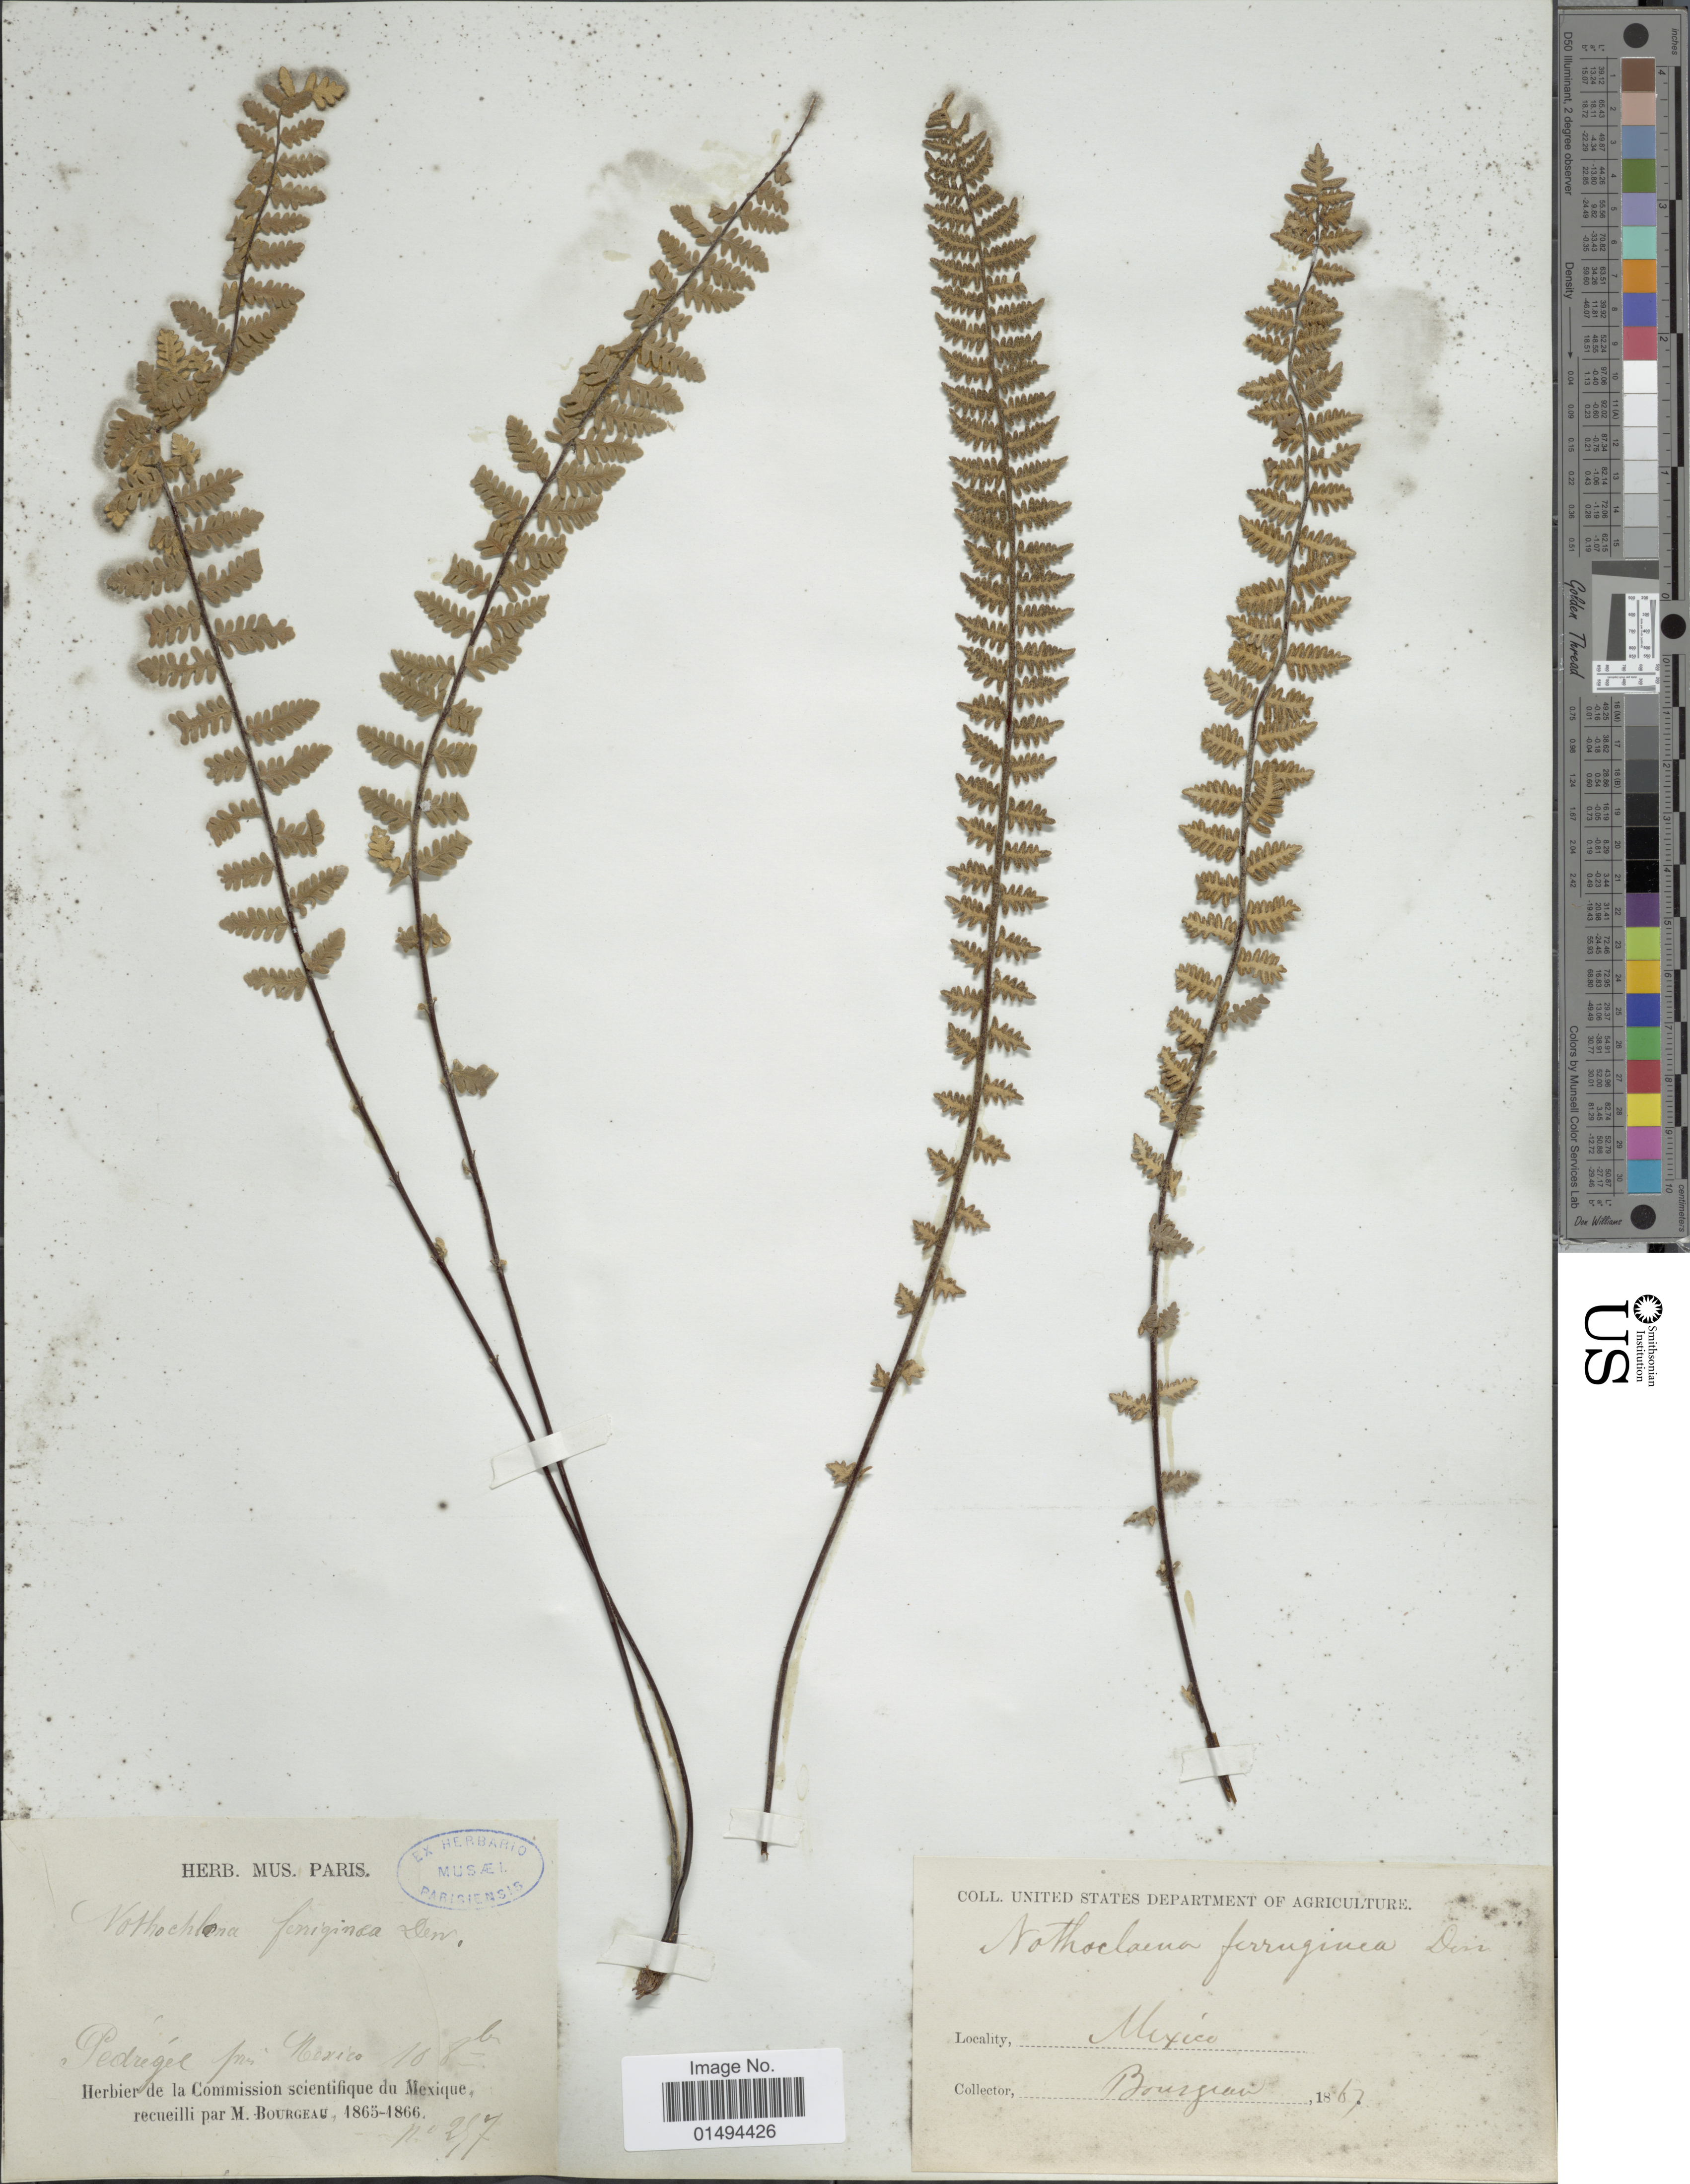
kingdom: Plantae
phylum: Tracheophyta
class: Polypodiopsida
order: Polypodiales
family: Pteridaceae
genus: Myriopteris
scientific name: Myriopteris aurea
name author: (Poir.) Grusz & Windham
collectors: M. Bourgeau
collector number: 297*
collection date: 1867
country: Mexico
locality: Pedregal près Mexico